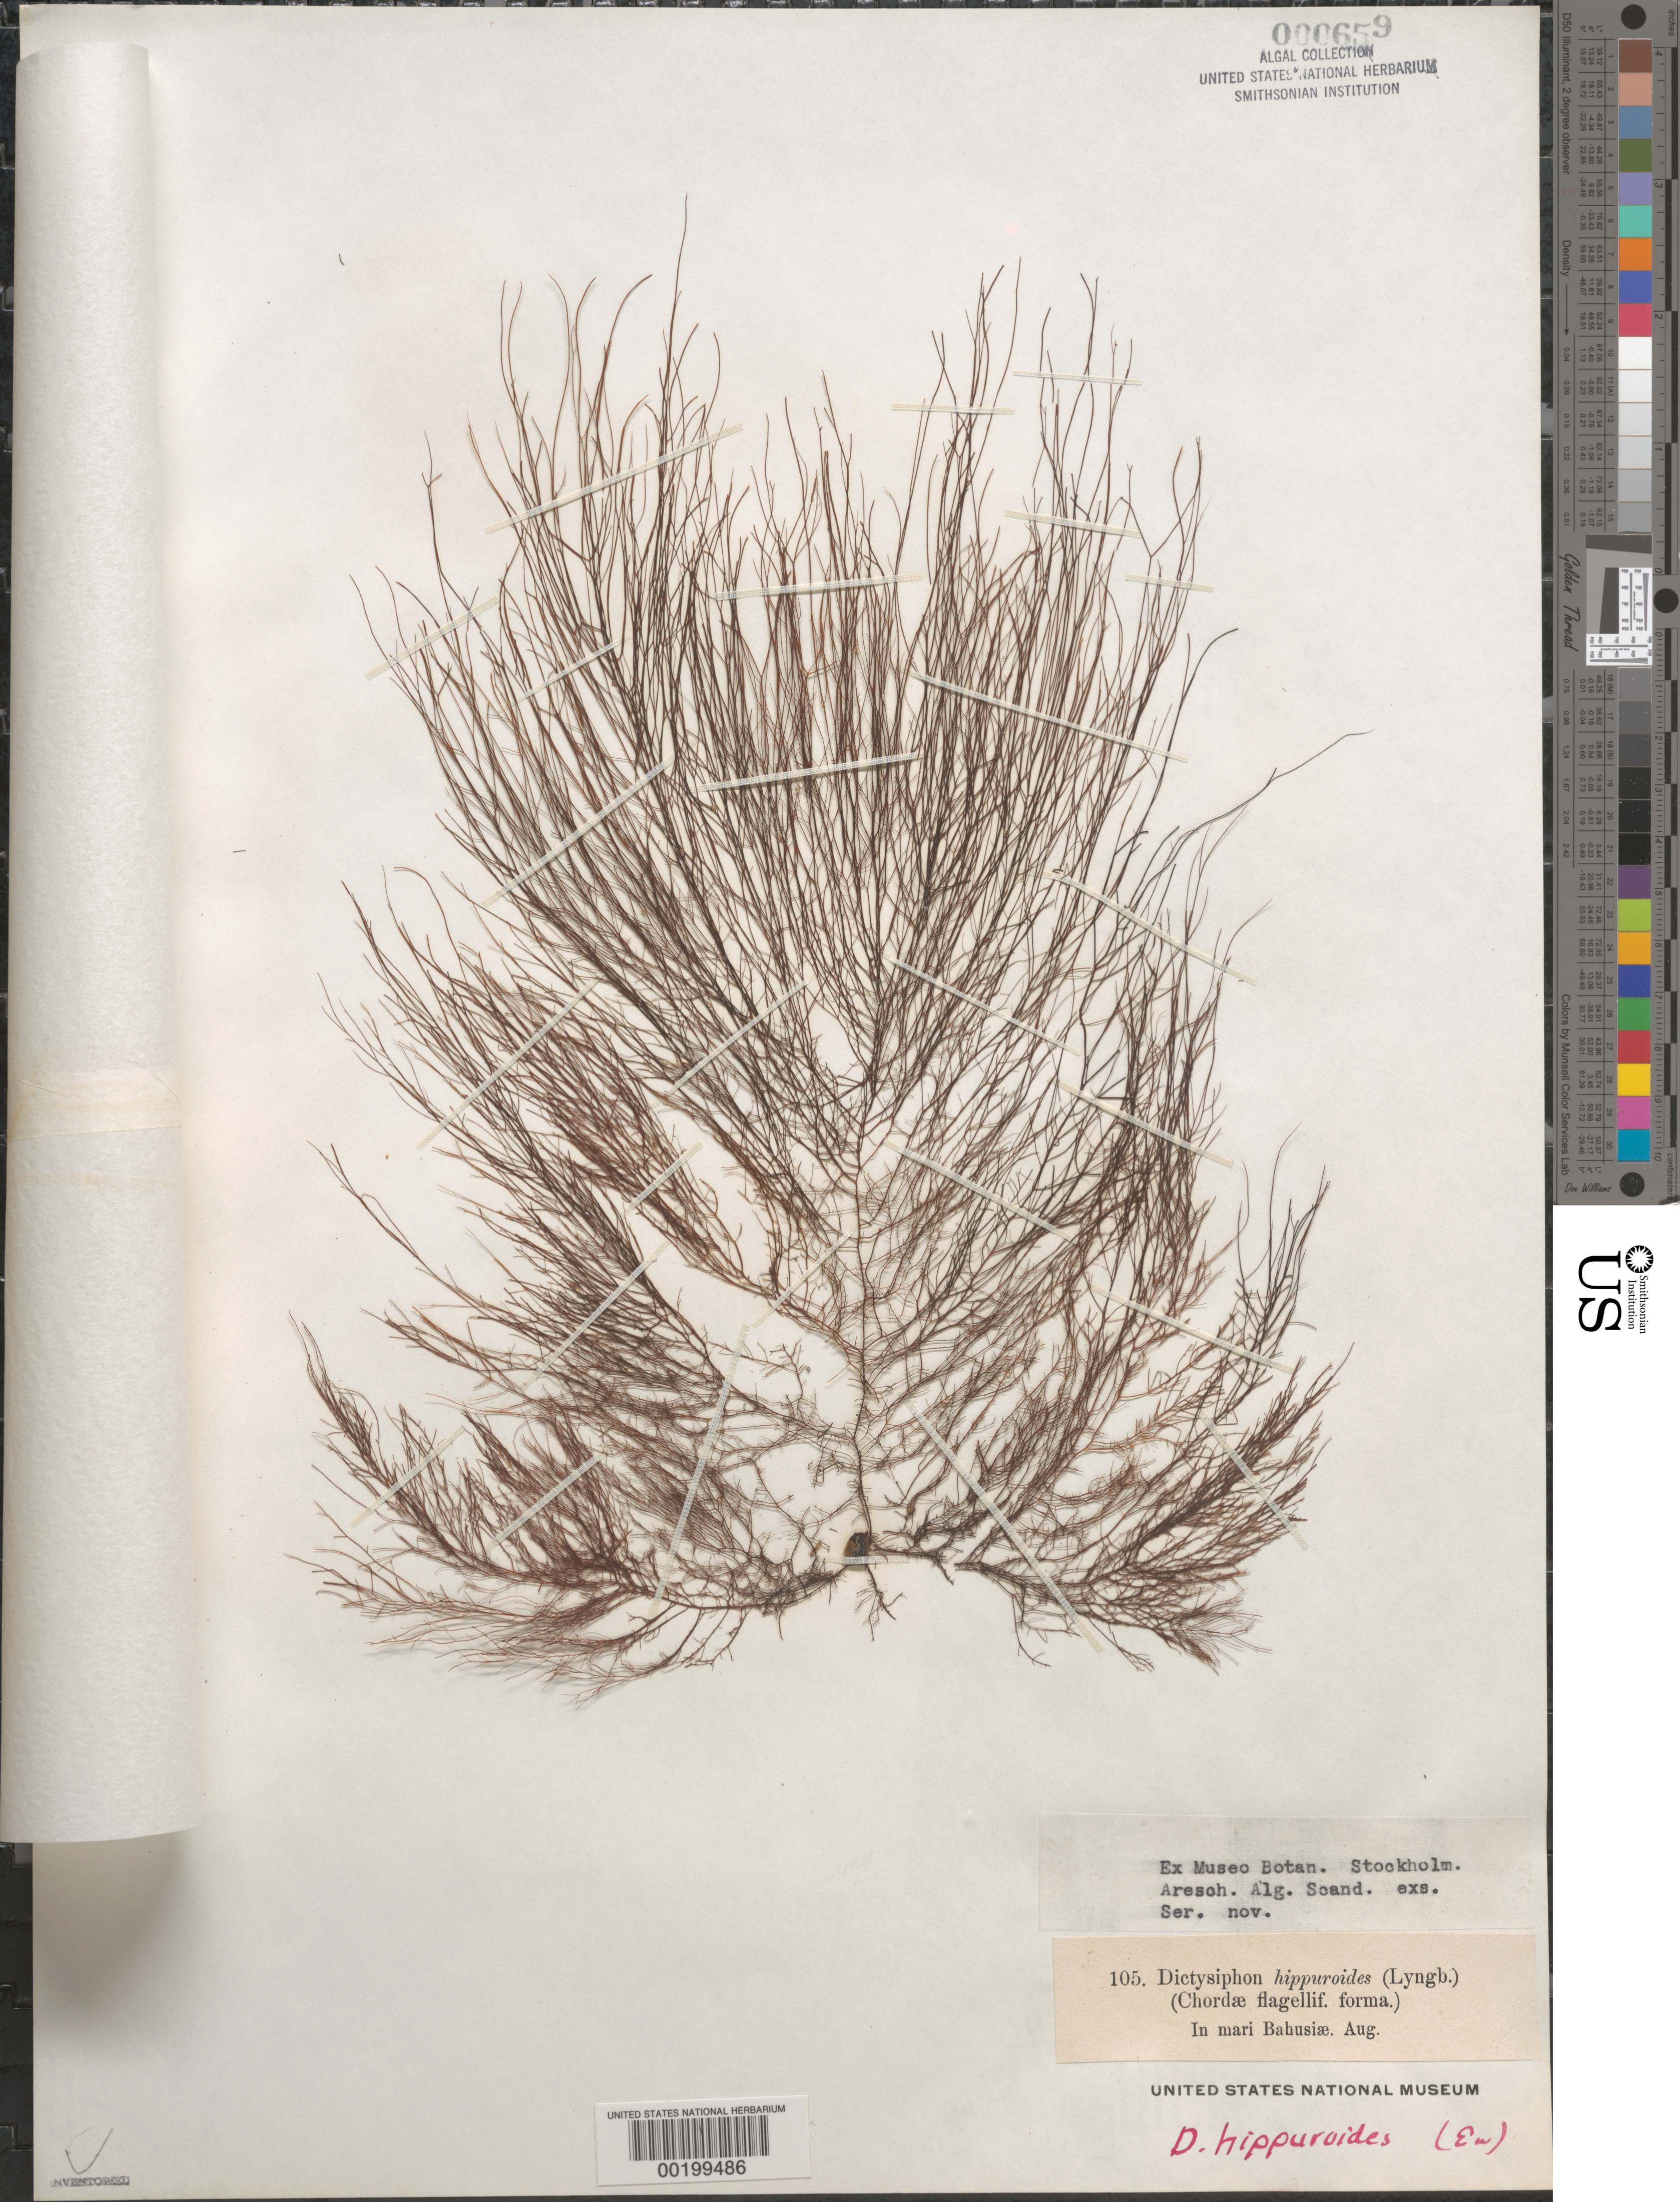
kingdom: Chromista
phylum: Ochrophyta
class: Phaeophyceae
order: Dictyosiphonales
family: Dictyosiphonaceae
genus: Dictyosiphon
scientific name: Dictyosiphon foeniculaceus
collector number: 105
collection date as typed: Aug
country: Sweden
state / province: Västra Götaland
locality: Bohus bay (mari bahusiae)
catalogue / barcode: US 659